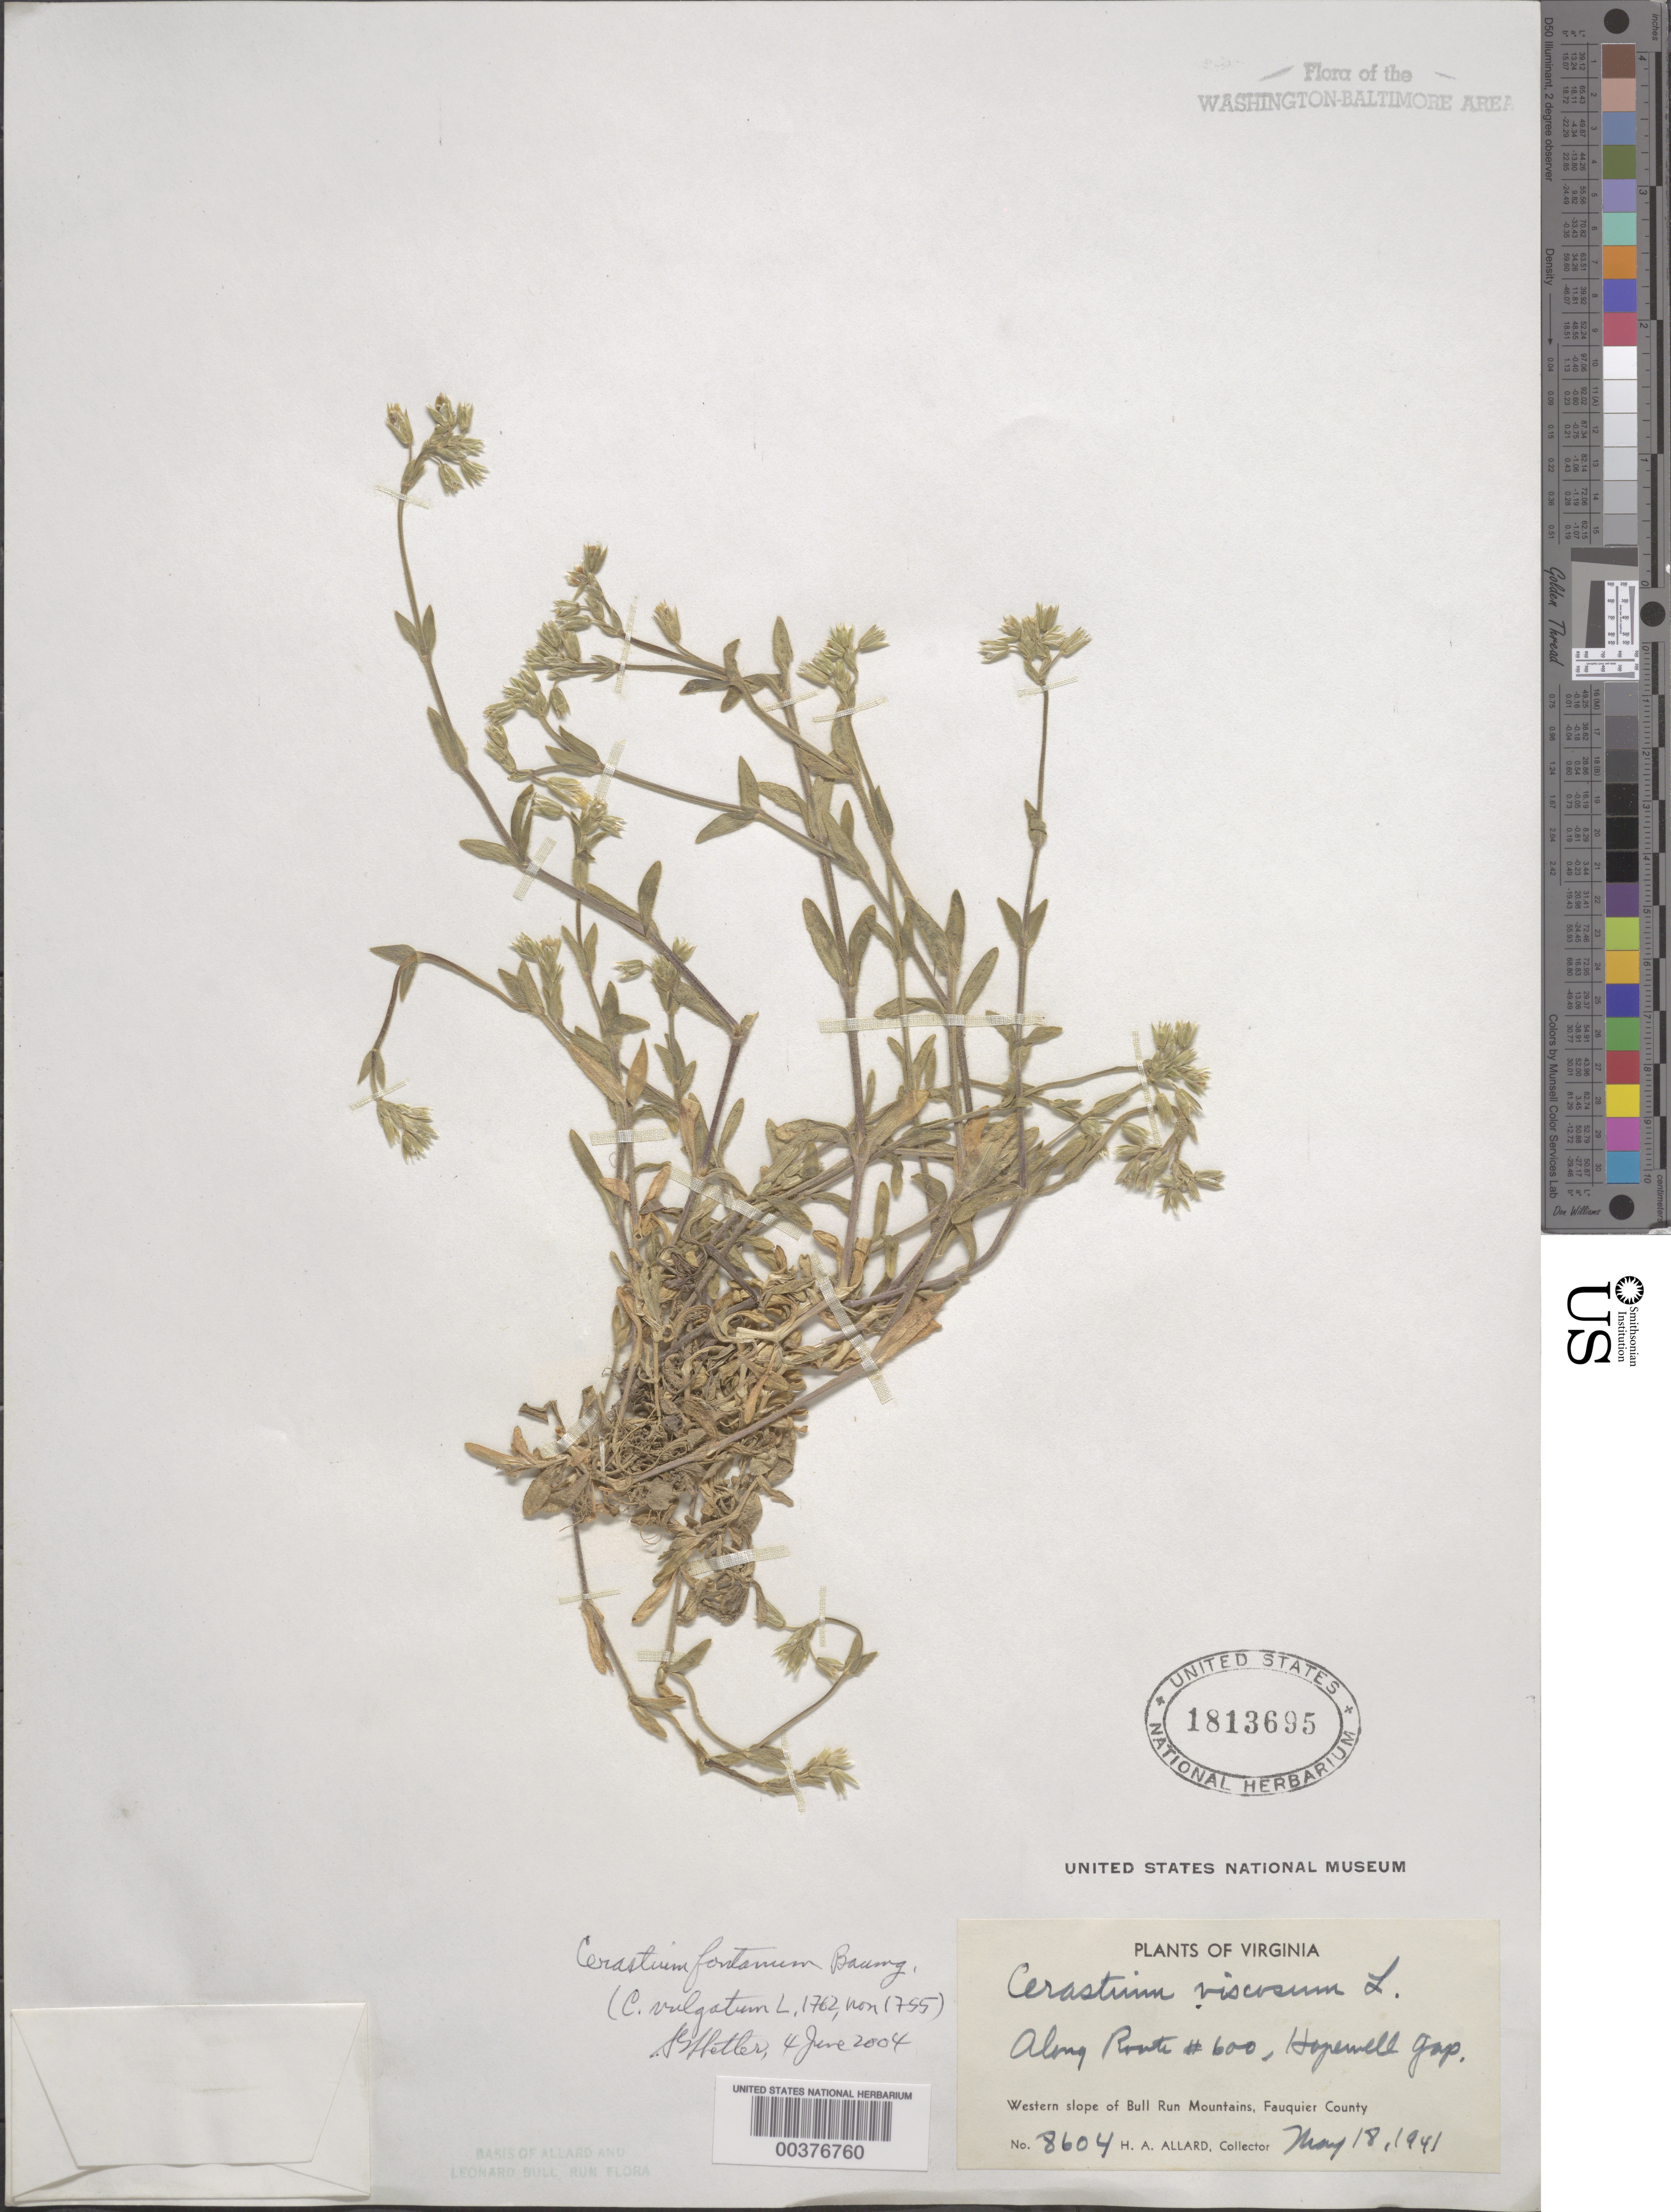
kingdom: Plantae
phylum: Tracheophyta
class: Magnoliopsida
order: Caryophyllales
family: Caryophyllaceae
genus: Cerastium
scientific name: Cerastium fontanum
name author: Baumg.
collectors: H. A. Allard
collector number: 8604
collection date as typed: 18 May 1941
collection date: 1941-05-18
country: United States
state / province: Virginia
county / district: Fauquier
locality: Route 600, Hopewell Gap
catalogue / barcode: US 1813695